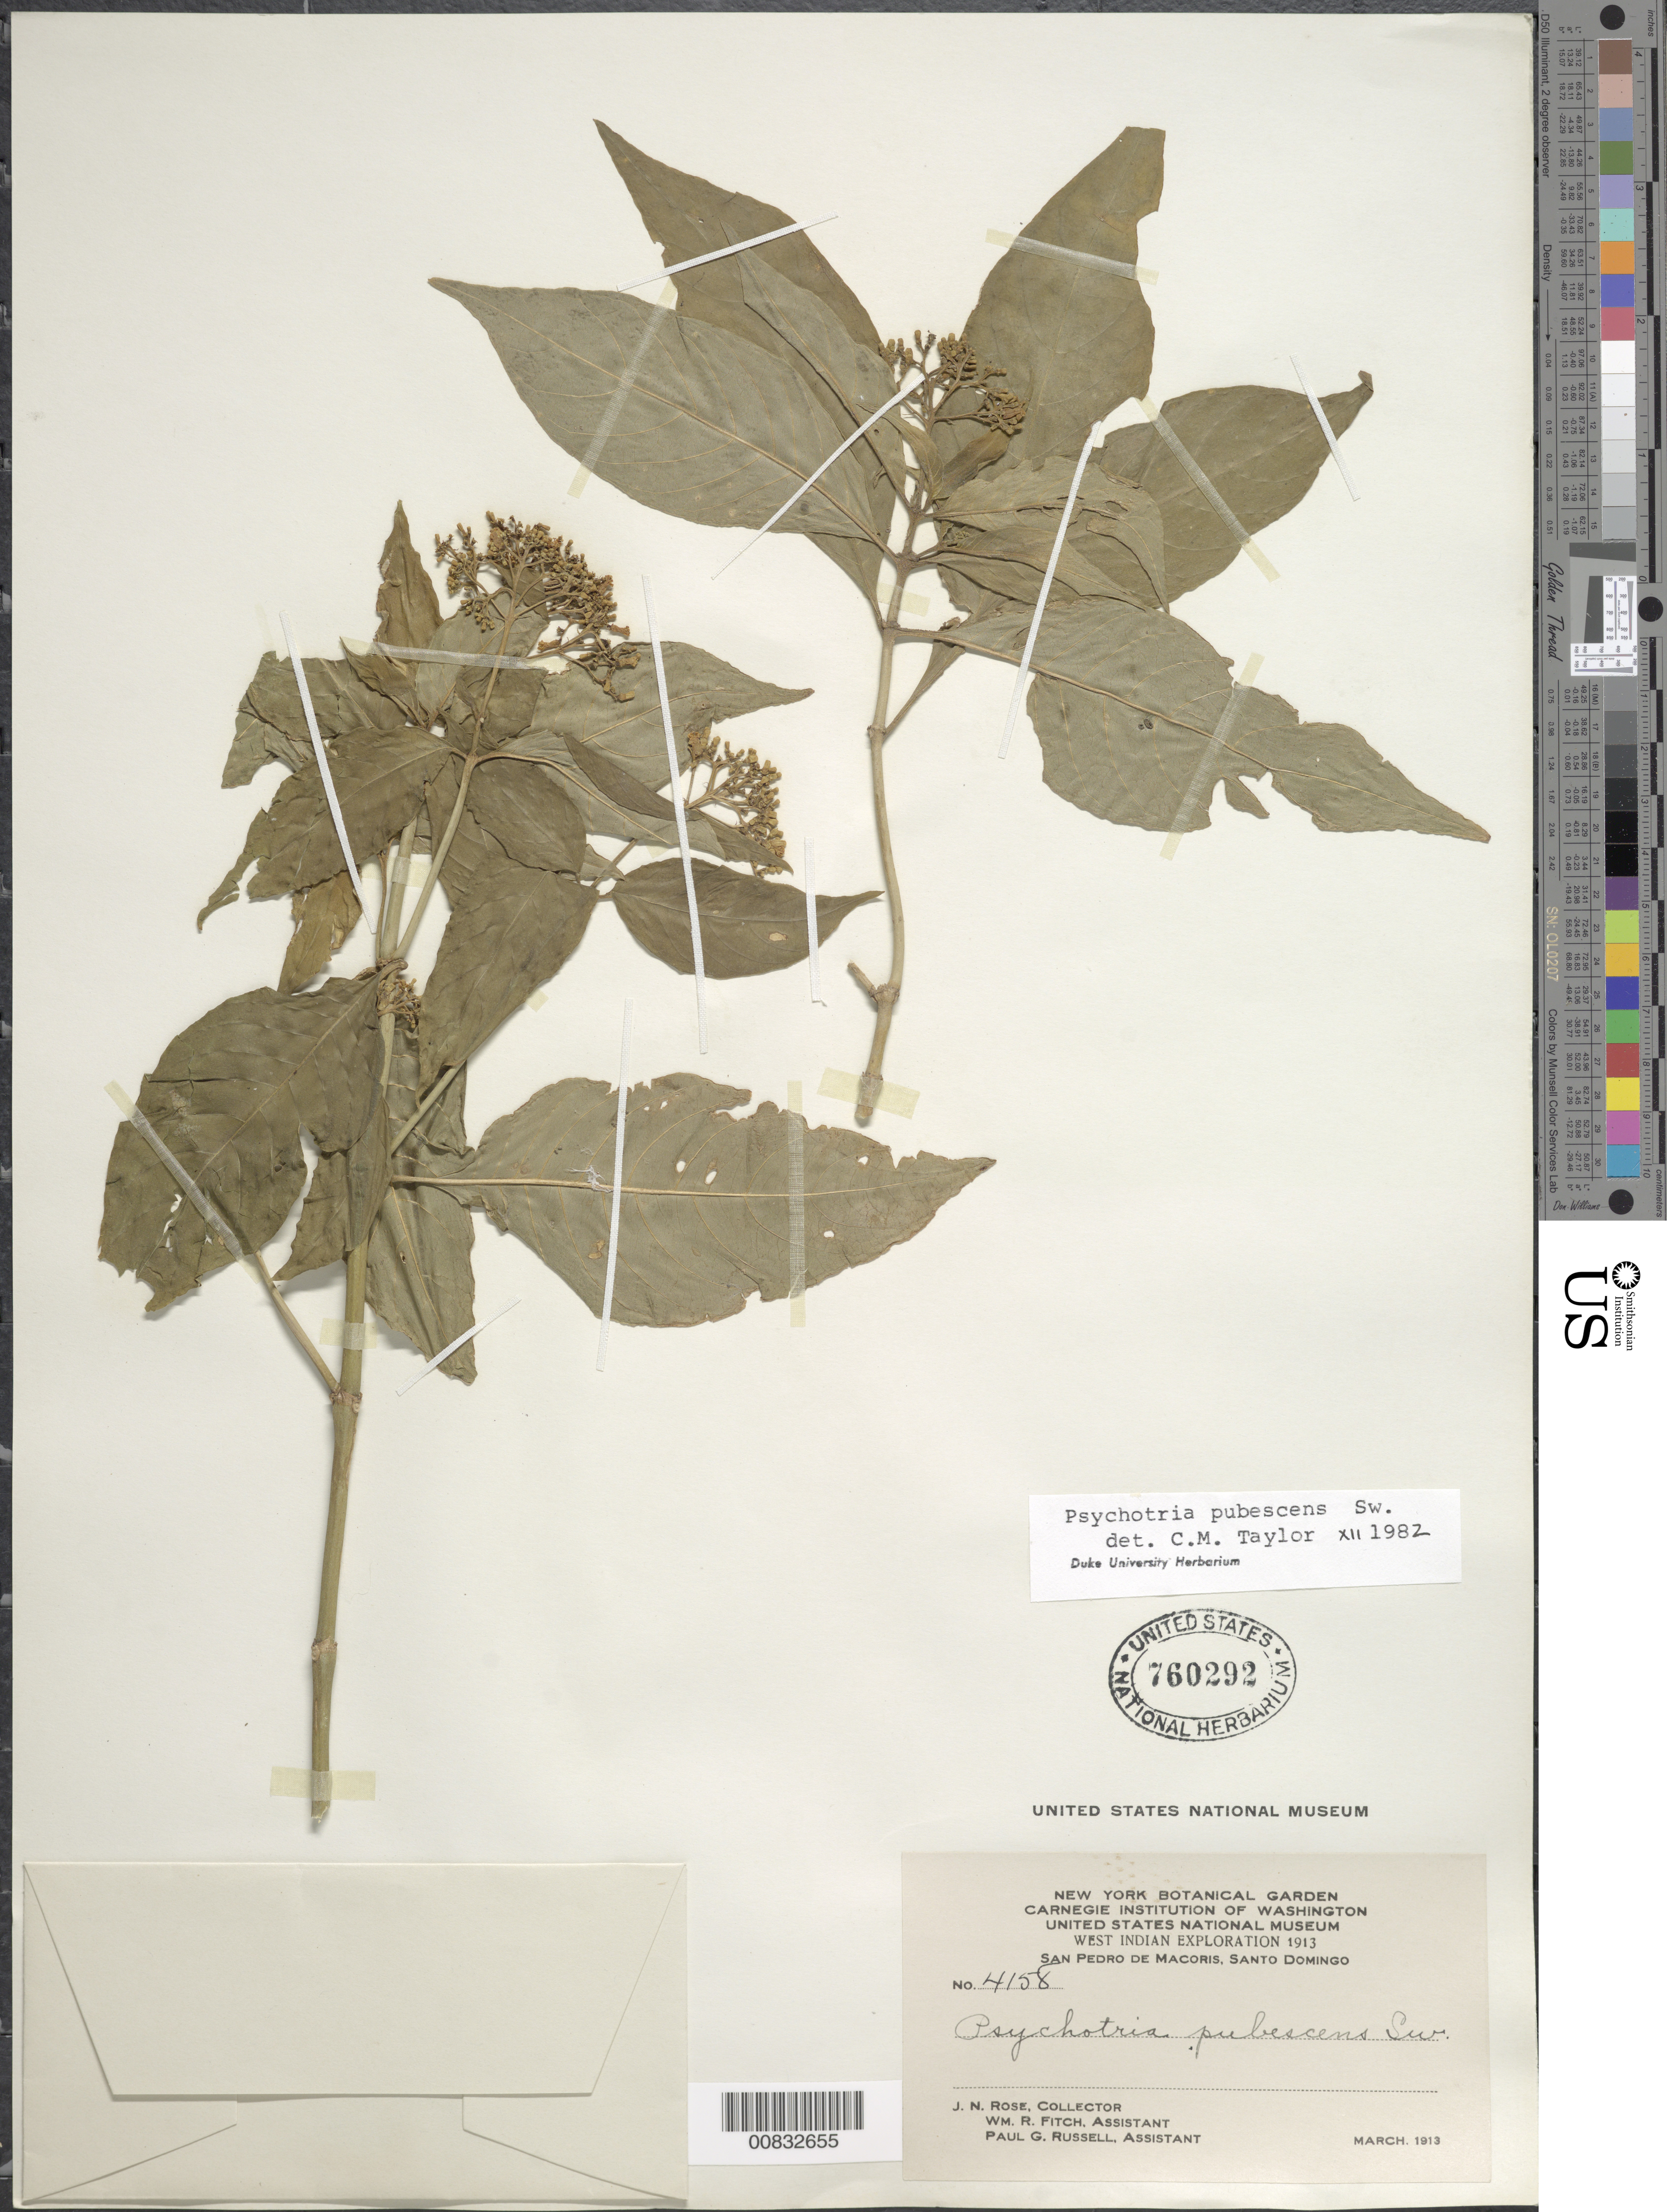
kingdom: Plantae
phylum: Tracheophyta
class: Magnoliopsida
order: Gentianales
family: Rubiaceae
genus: Psychotria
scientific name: Psychotria pubescens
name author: Sw.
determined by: Taylor, Charlotte M.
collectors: J. N. Rose, W. R. Fitch & P. G. Russell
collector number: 4158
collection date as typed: Mar 1913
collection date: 1913-03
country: Dominican Republic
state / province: San Pedro de Macoris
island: Hispaniola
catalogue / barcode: US 760292